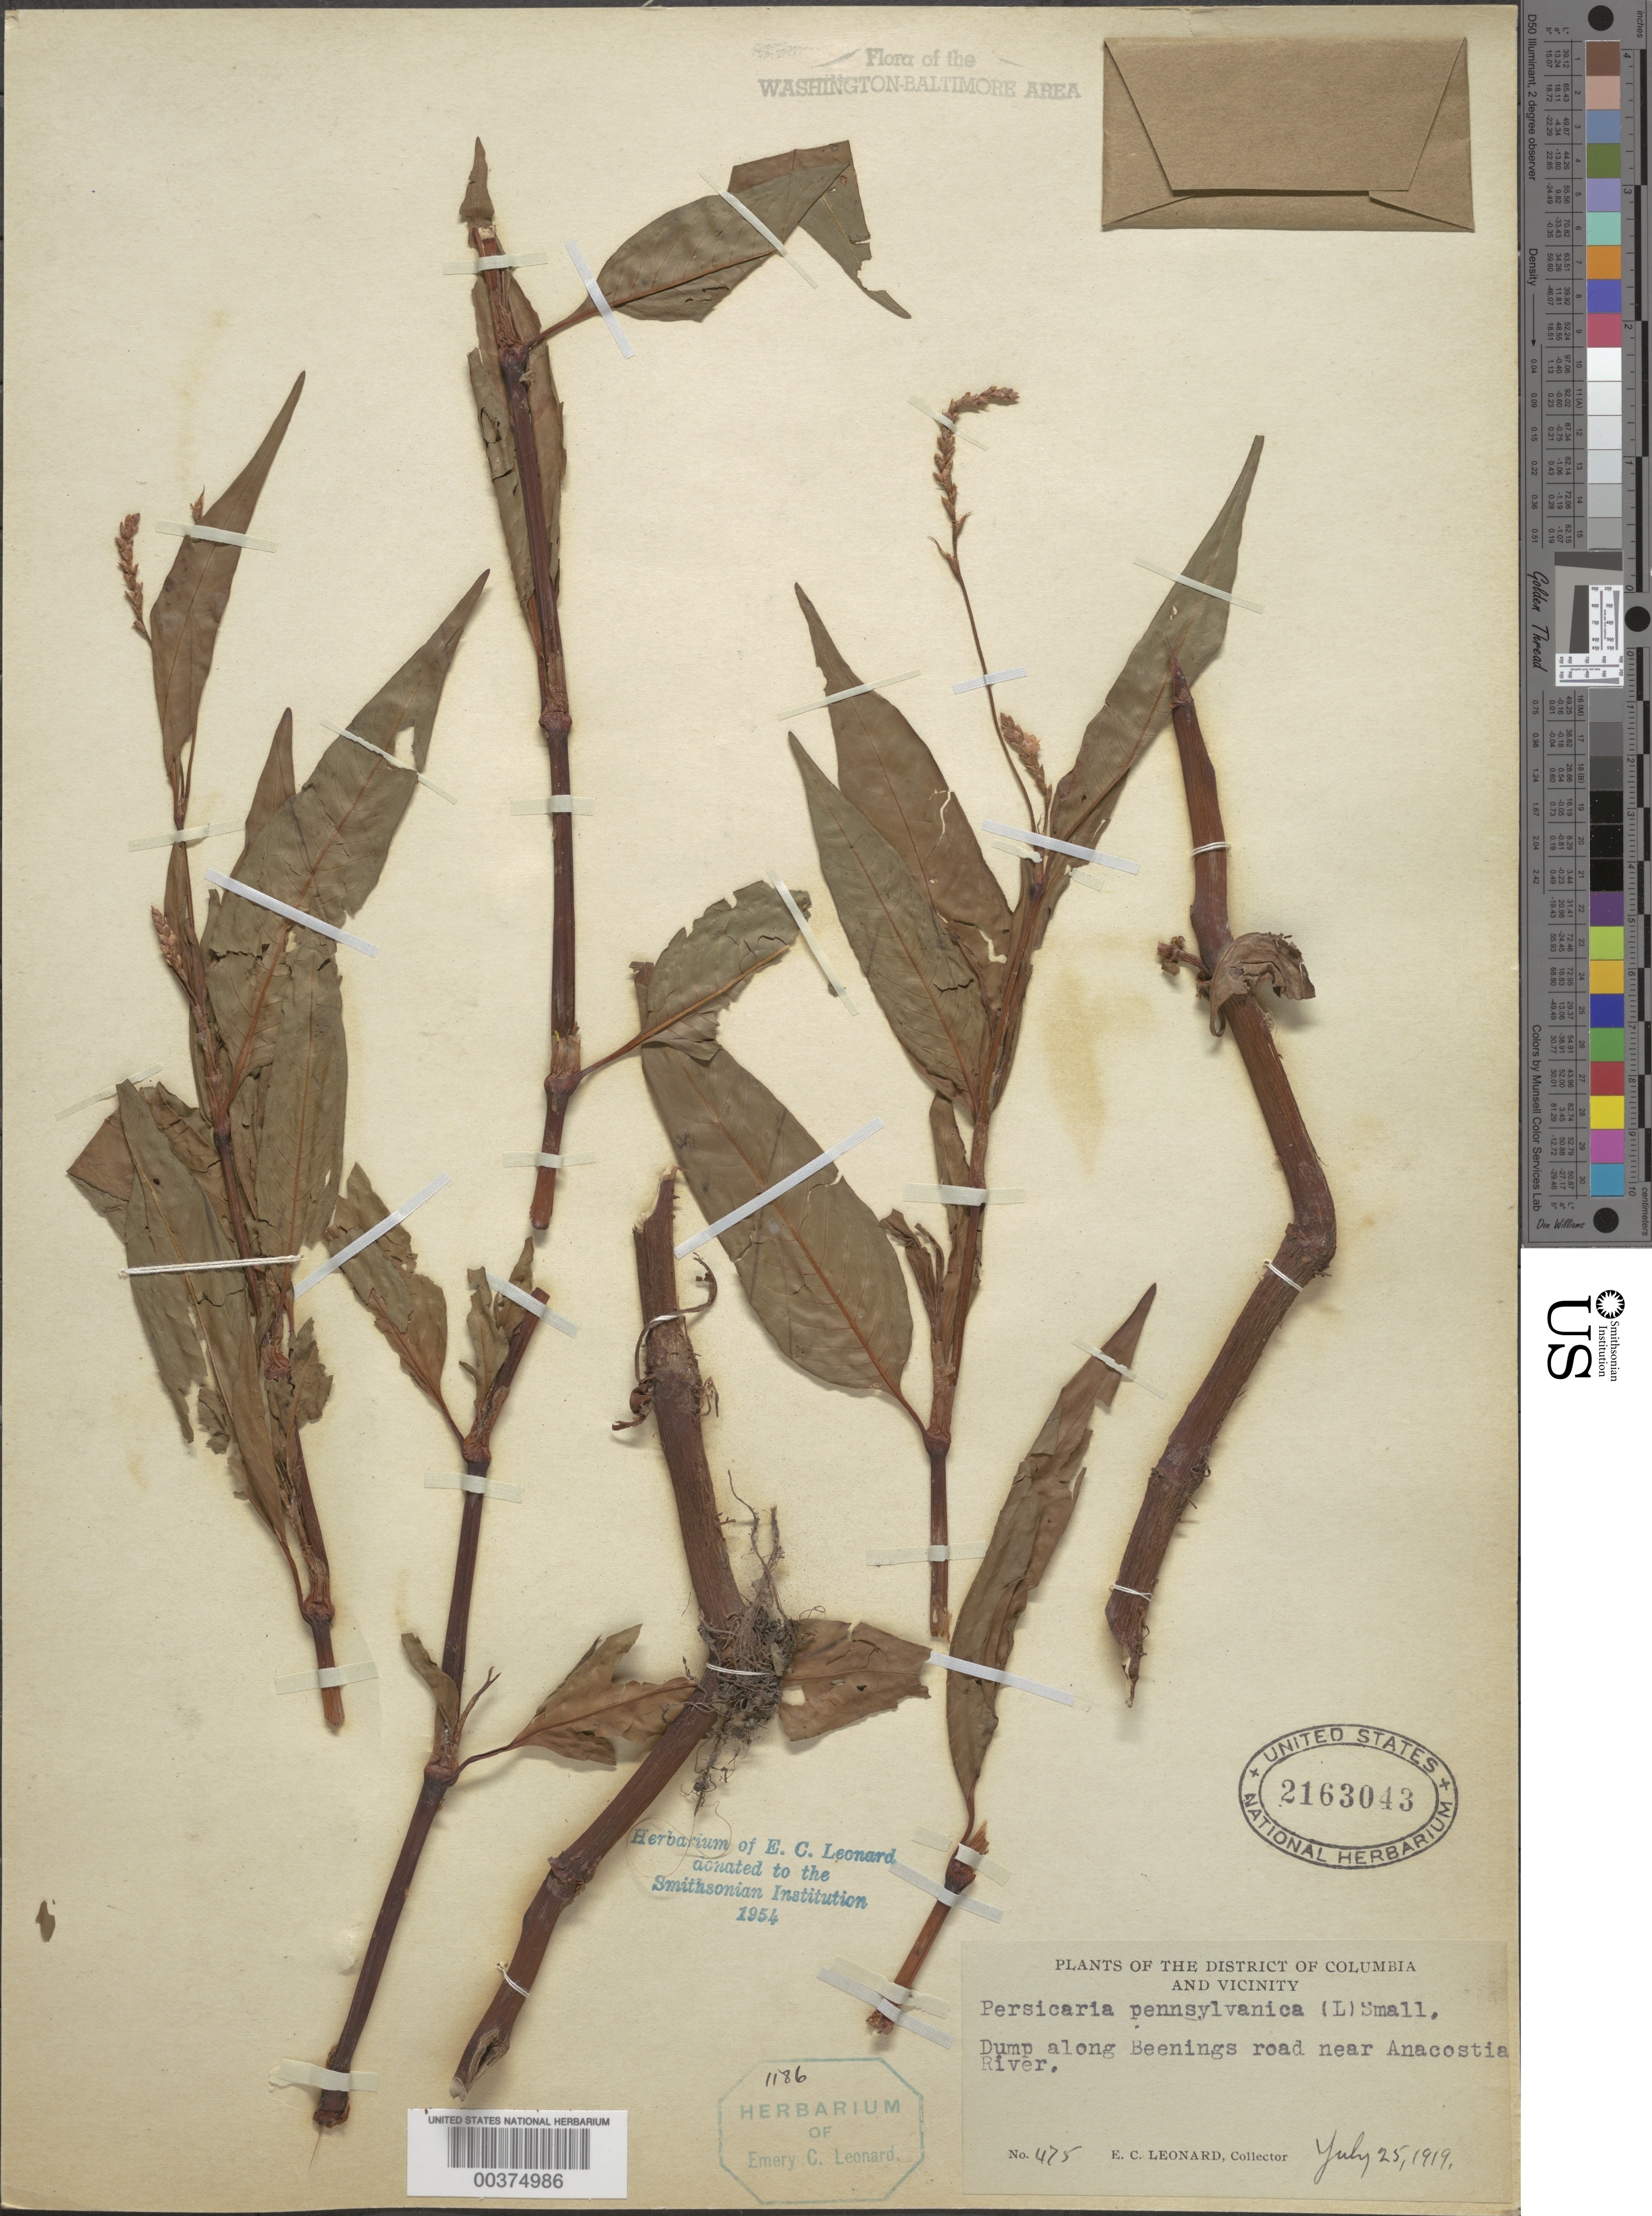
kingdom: Plantae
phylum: Tracheophyta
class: Magnoliopsida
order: Caryophyllales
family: Polygonaceae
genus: Persicaria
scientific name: Persicaria pensylvanica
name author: (L.) M. Gómez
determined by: Atha, D. E.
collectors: E. C. Leonard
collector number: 475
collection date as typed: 25 Jul 1919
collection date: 1919-07-25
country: United States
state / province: District of Columbia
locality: Bennings road near Anacostia River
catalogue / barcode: US 2163043